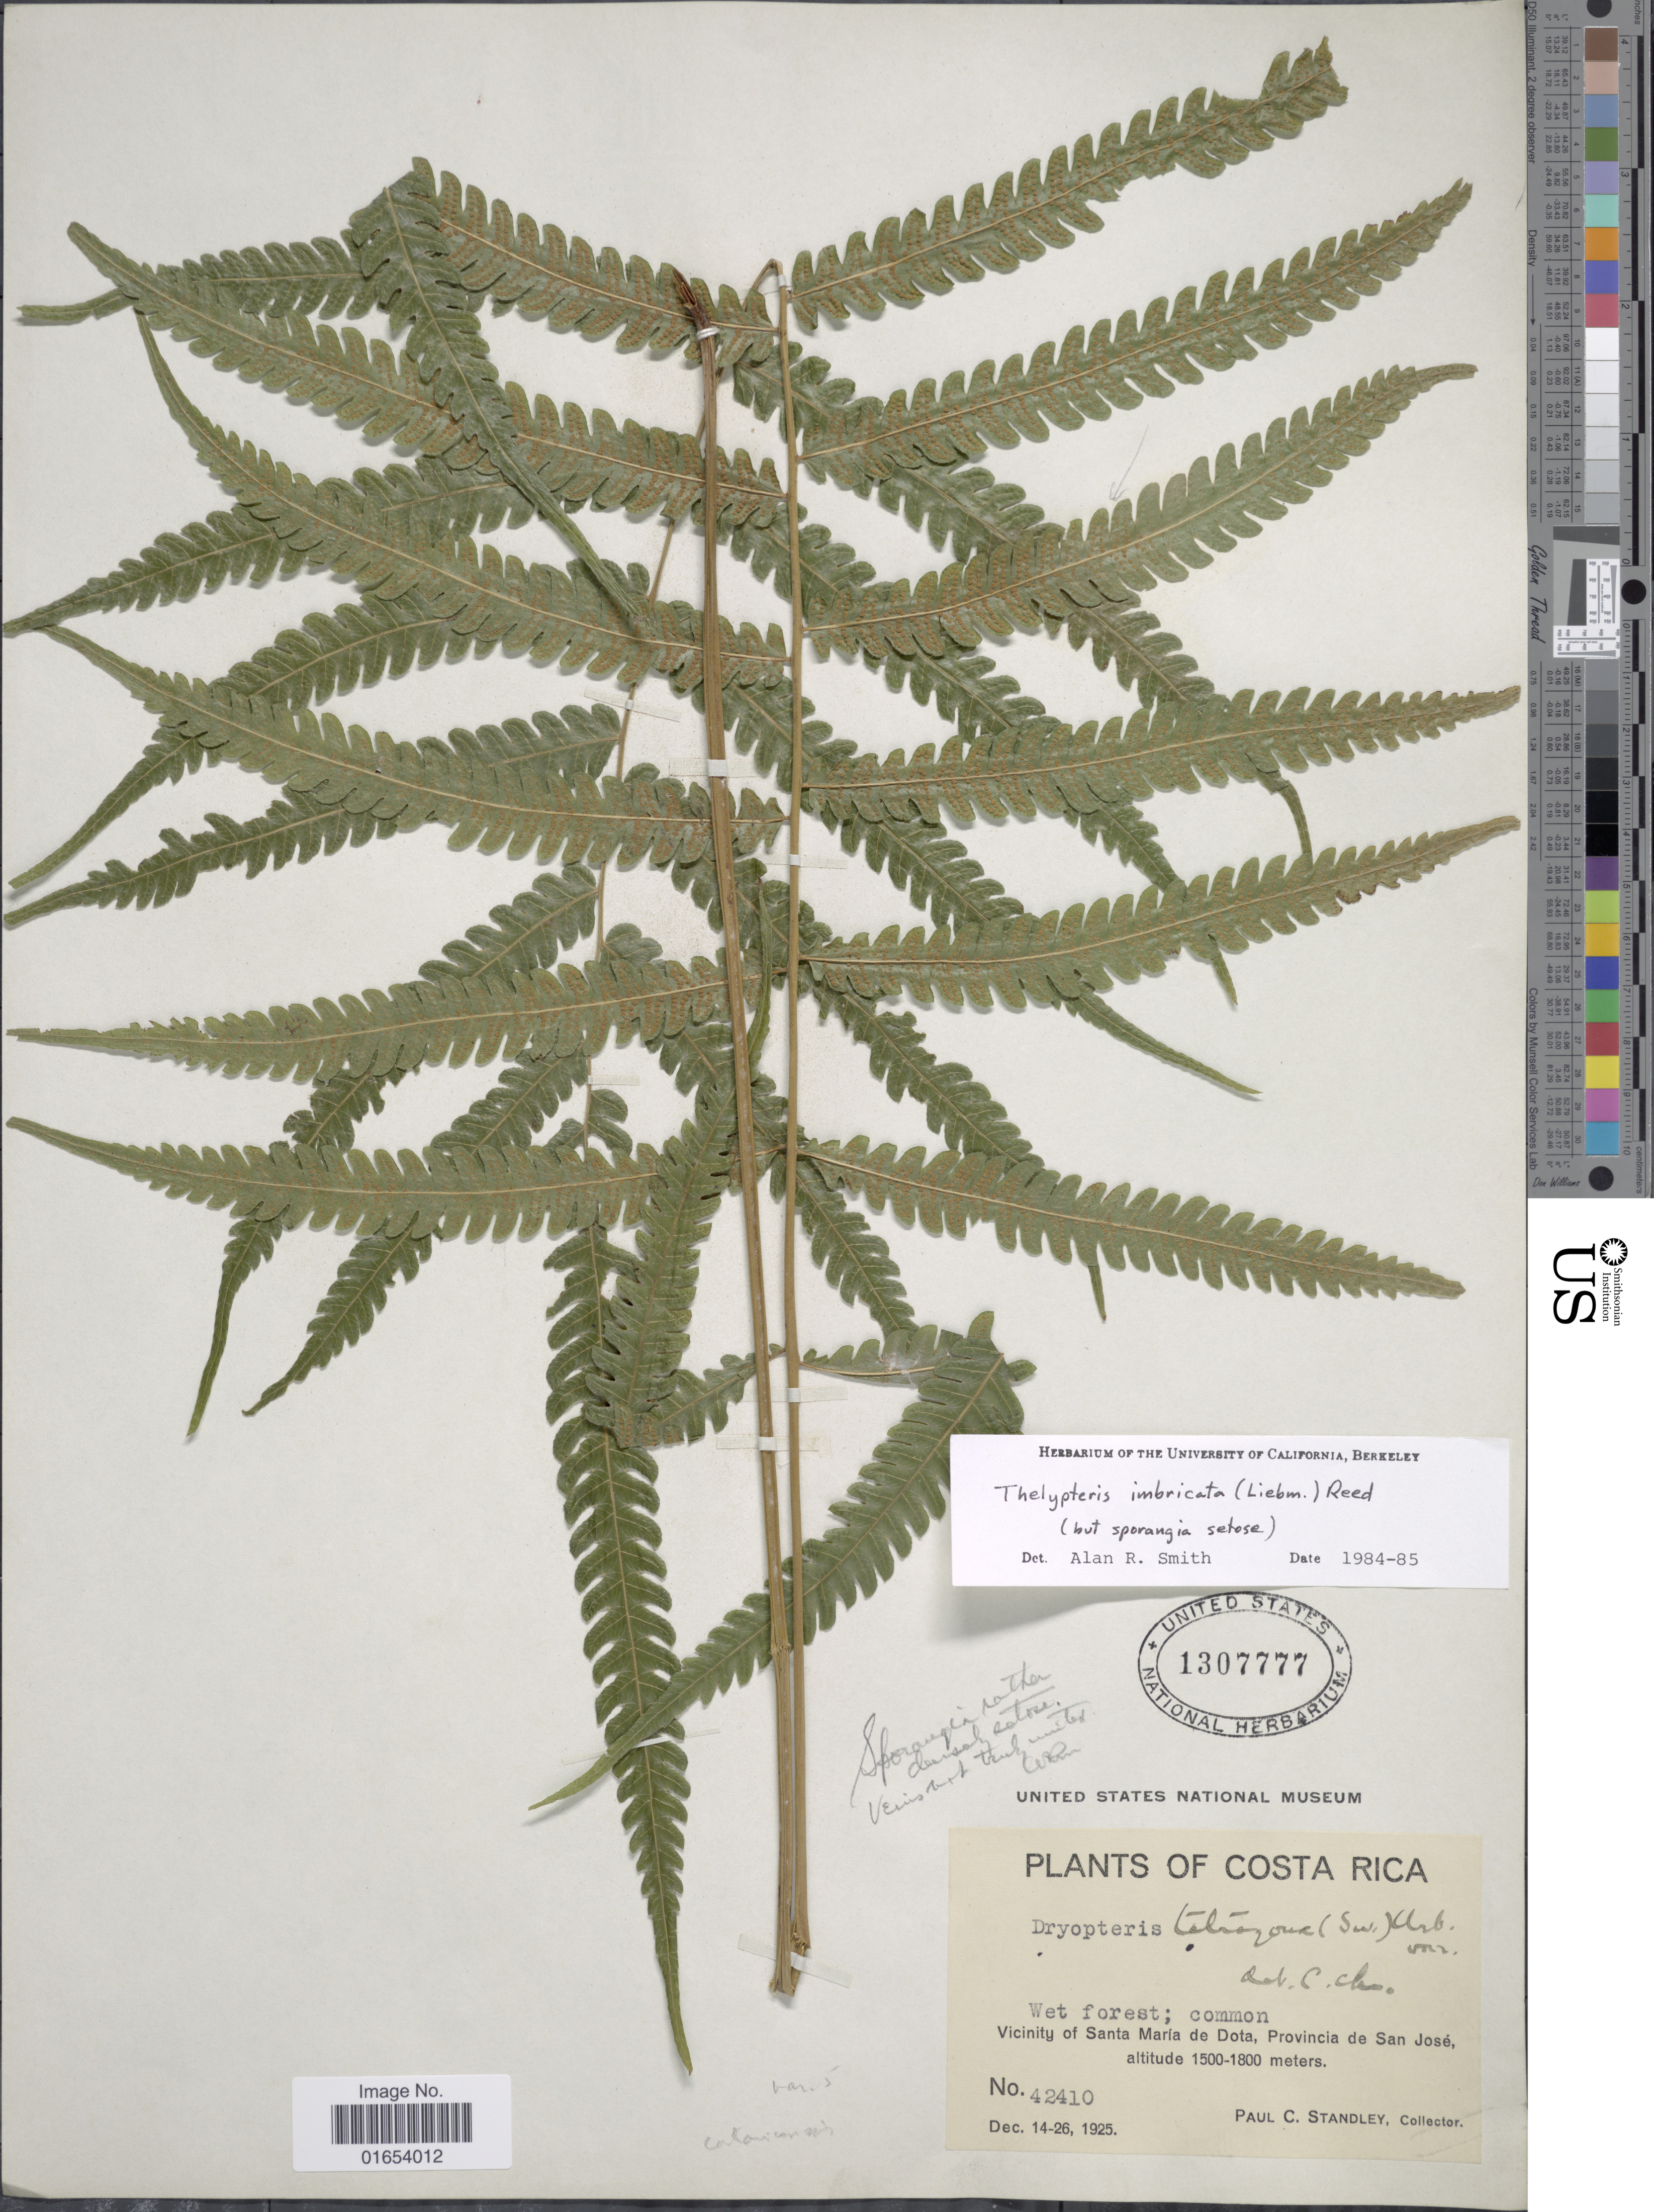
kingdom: Plantae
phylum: Tracheophyta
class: Polypodiopsida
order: Polypodiales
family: Thelypteridaceae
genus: Goniopteris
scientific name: Goniopteris imbricata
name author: (Liebm.) Á. Löve & D. Löve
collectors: P. C. Standley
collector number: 42410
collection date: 1925-12-14/1925-12-26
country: Costa Rica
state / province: San José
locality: Vicinity of Santa Maria de Dota, Provincia de San Jose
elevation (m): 1500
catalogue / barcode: US 1307777